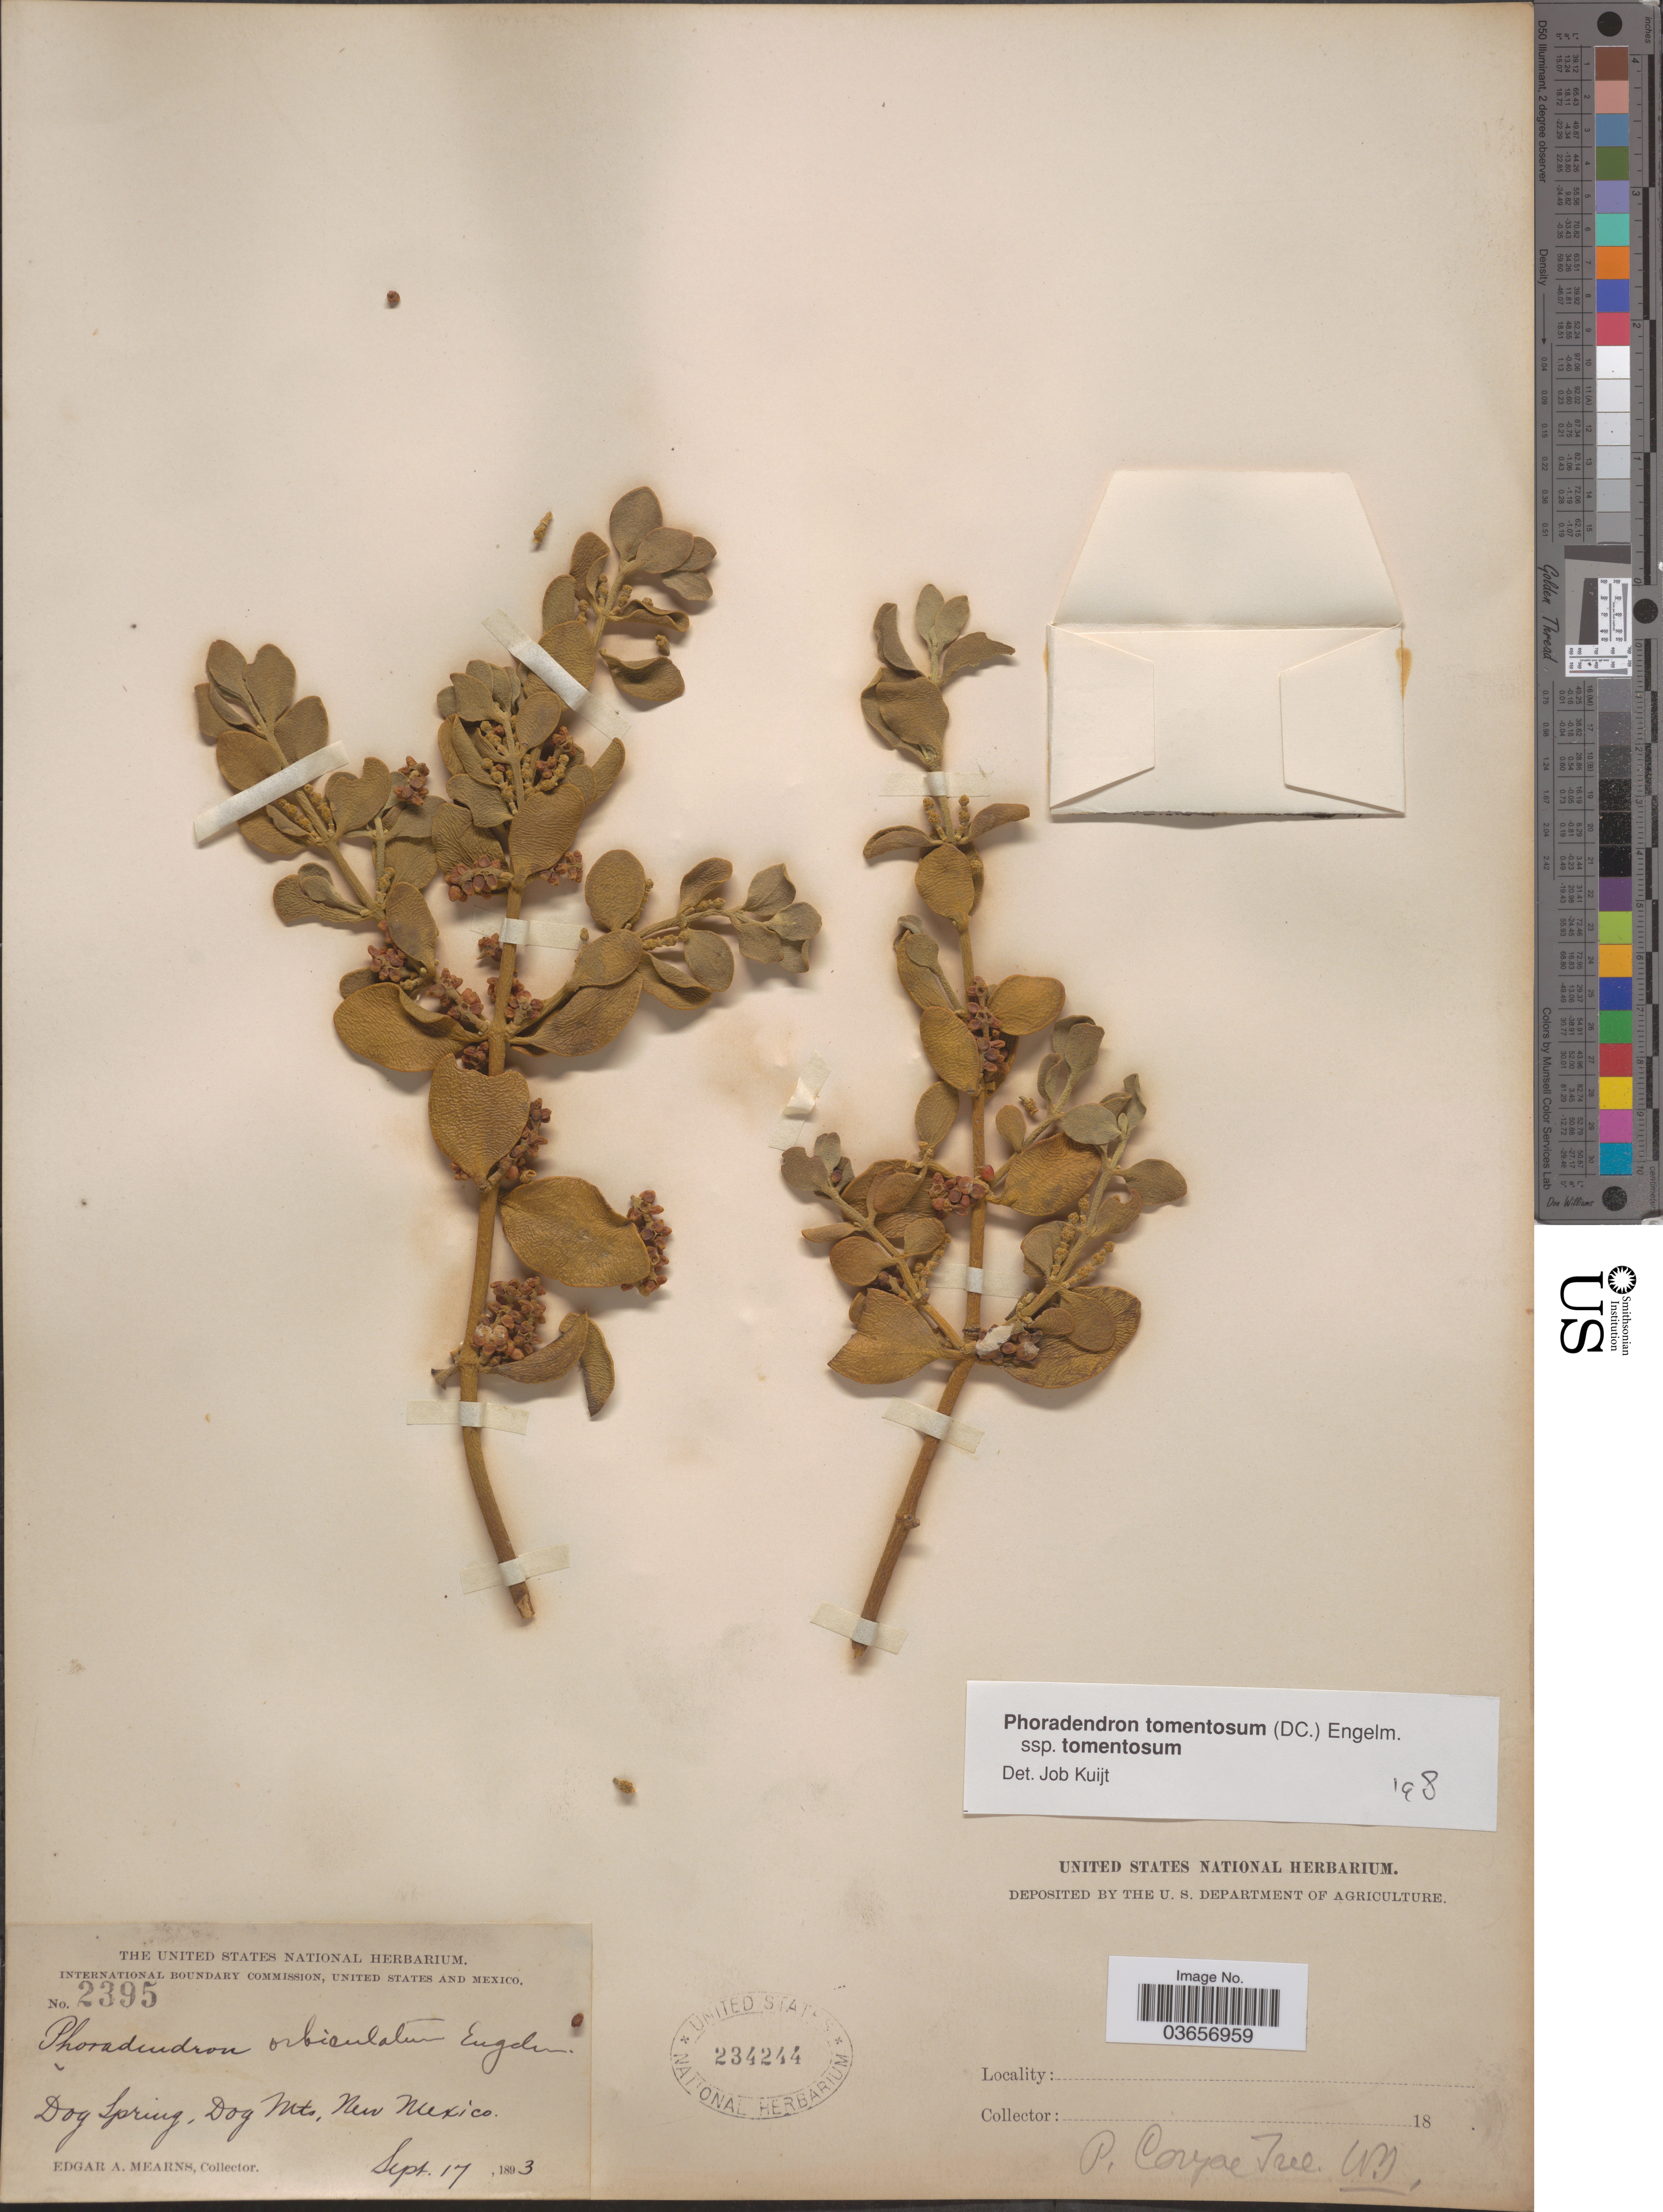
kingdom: Plantae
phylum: Tracheophyta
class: Magnoliopsida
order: Santalales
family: Viscaceae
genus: Phoradendron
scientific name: Phoradendron tomentosum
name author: DC.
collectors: E. A. Mearns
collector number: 2395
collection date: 1893-09-17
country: United States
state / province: New Mexico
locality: Dog Spring, Dog Mts.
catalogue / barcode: US 234244